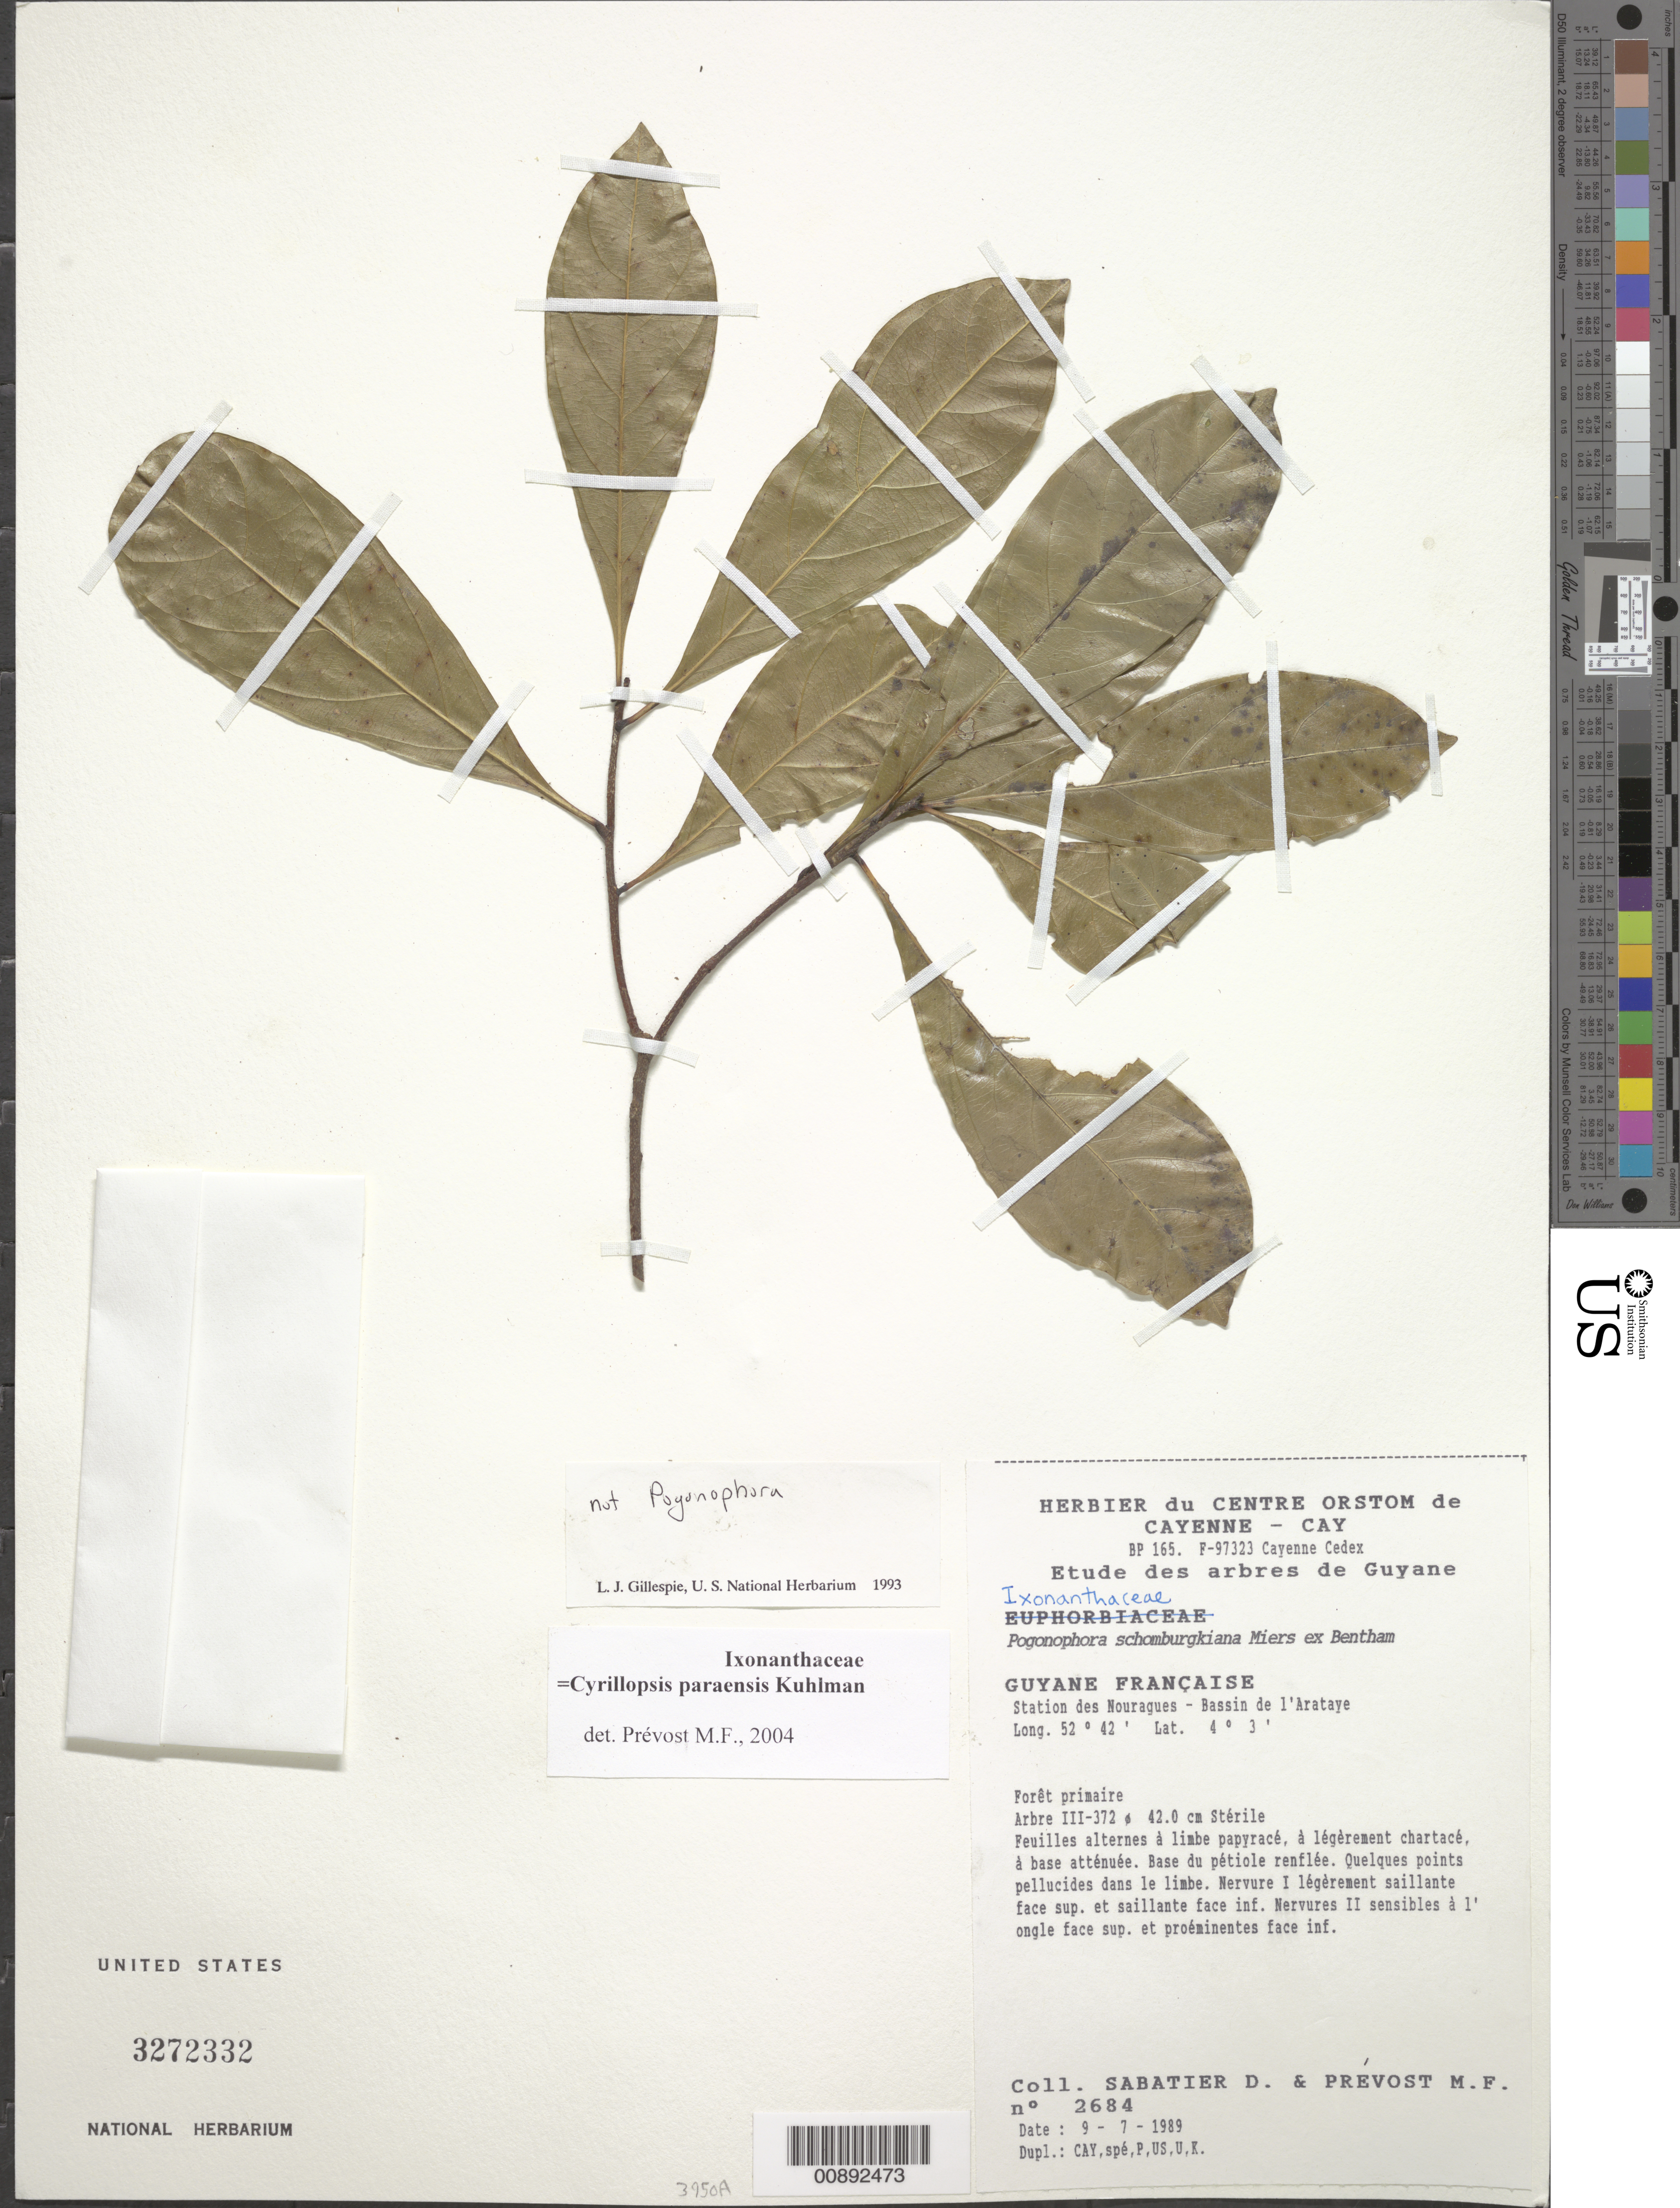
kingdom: Plantae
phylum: Tracheophyta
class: Magnoliopsida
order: Malpighiales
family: Ixonanthaceae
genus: Cyrillopsis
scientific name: Cyrillopsis paraensis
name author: Kuhlm.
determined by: Prévost, M.-F.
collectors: D. Sabatier & M.-F. Prévost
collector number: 2684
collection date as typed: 9-Jul-89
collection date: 1989-07-09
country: French Guiana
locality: Station des Nouragues, Bassin de l'Approuague, Arataye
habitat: Forêt primaire de basse altitude; Forêts denses et hautes de terre ferme de basse altitude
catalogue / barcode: US 3272332